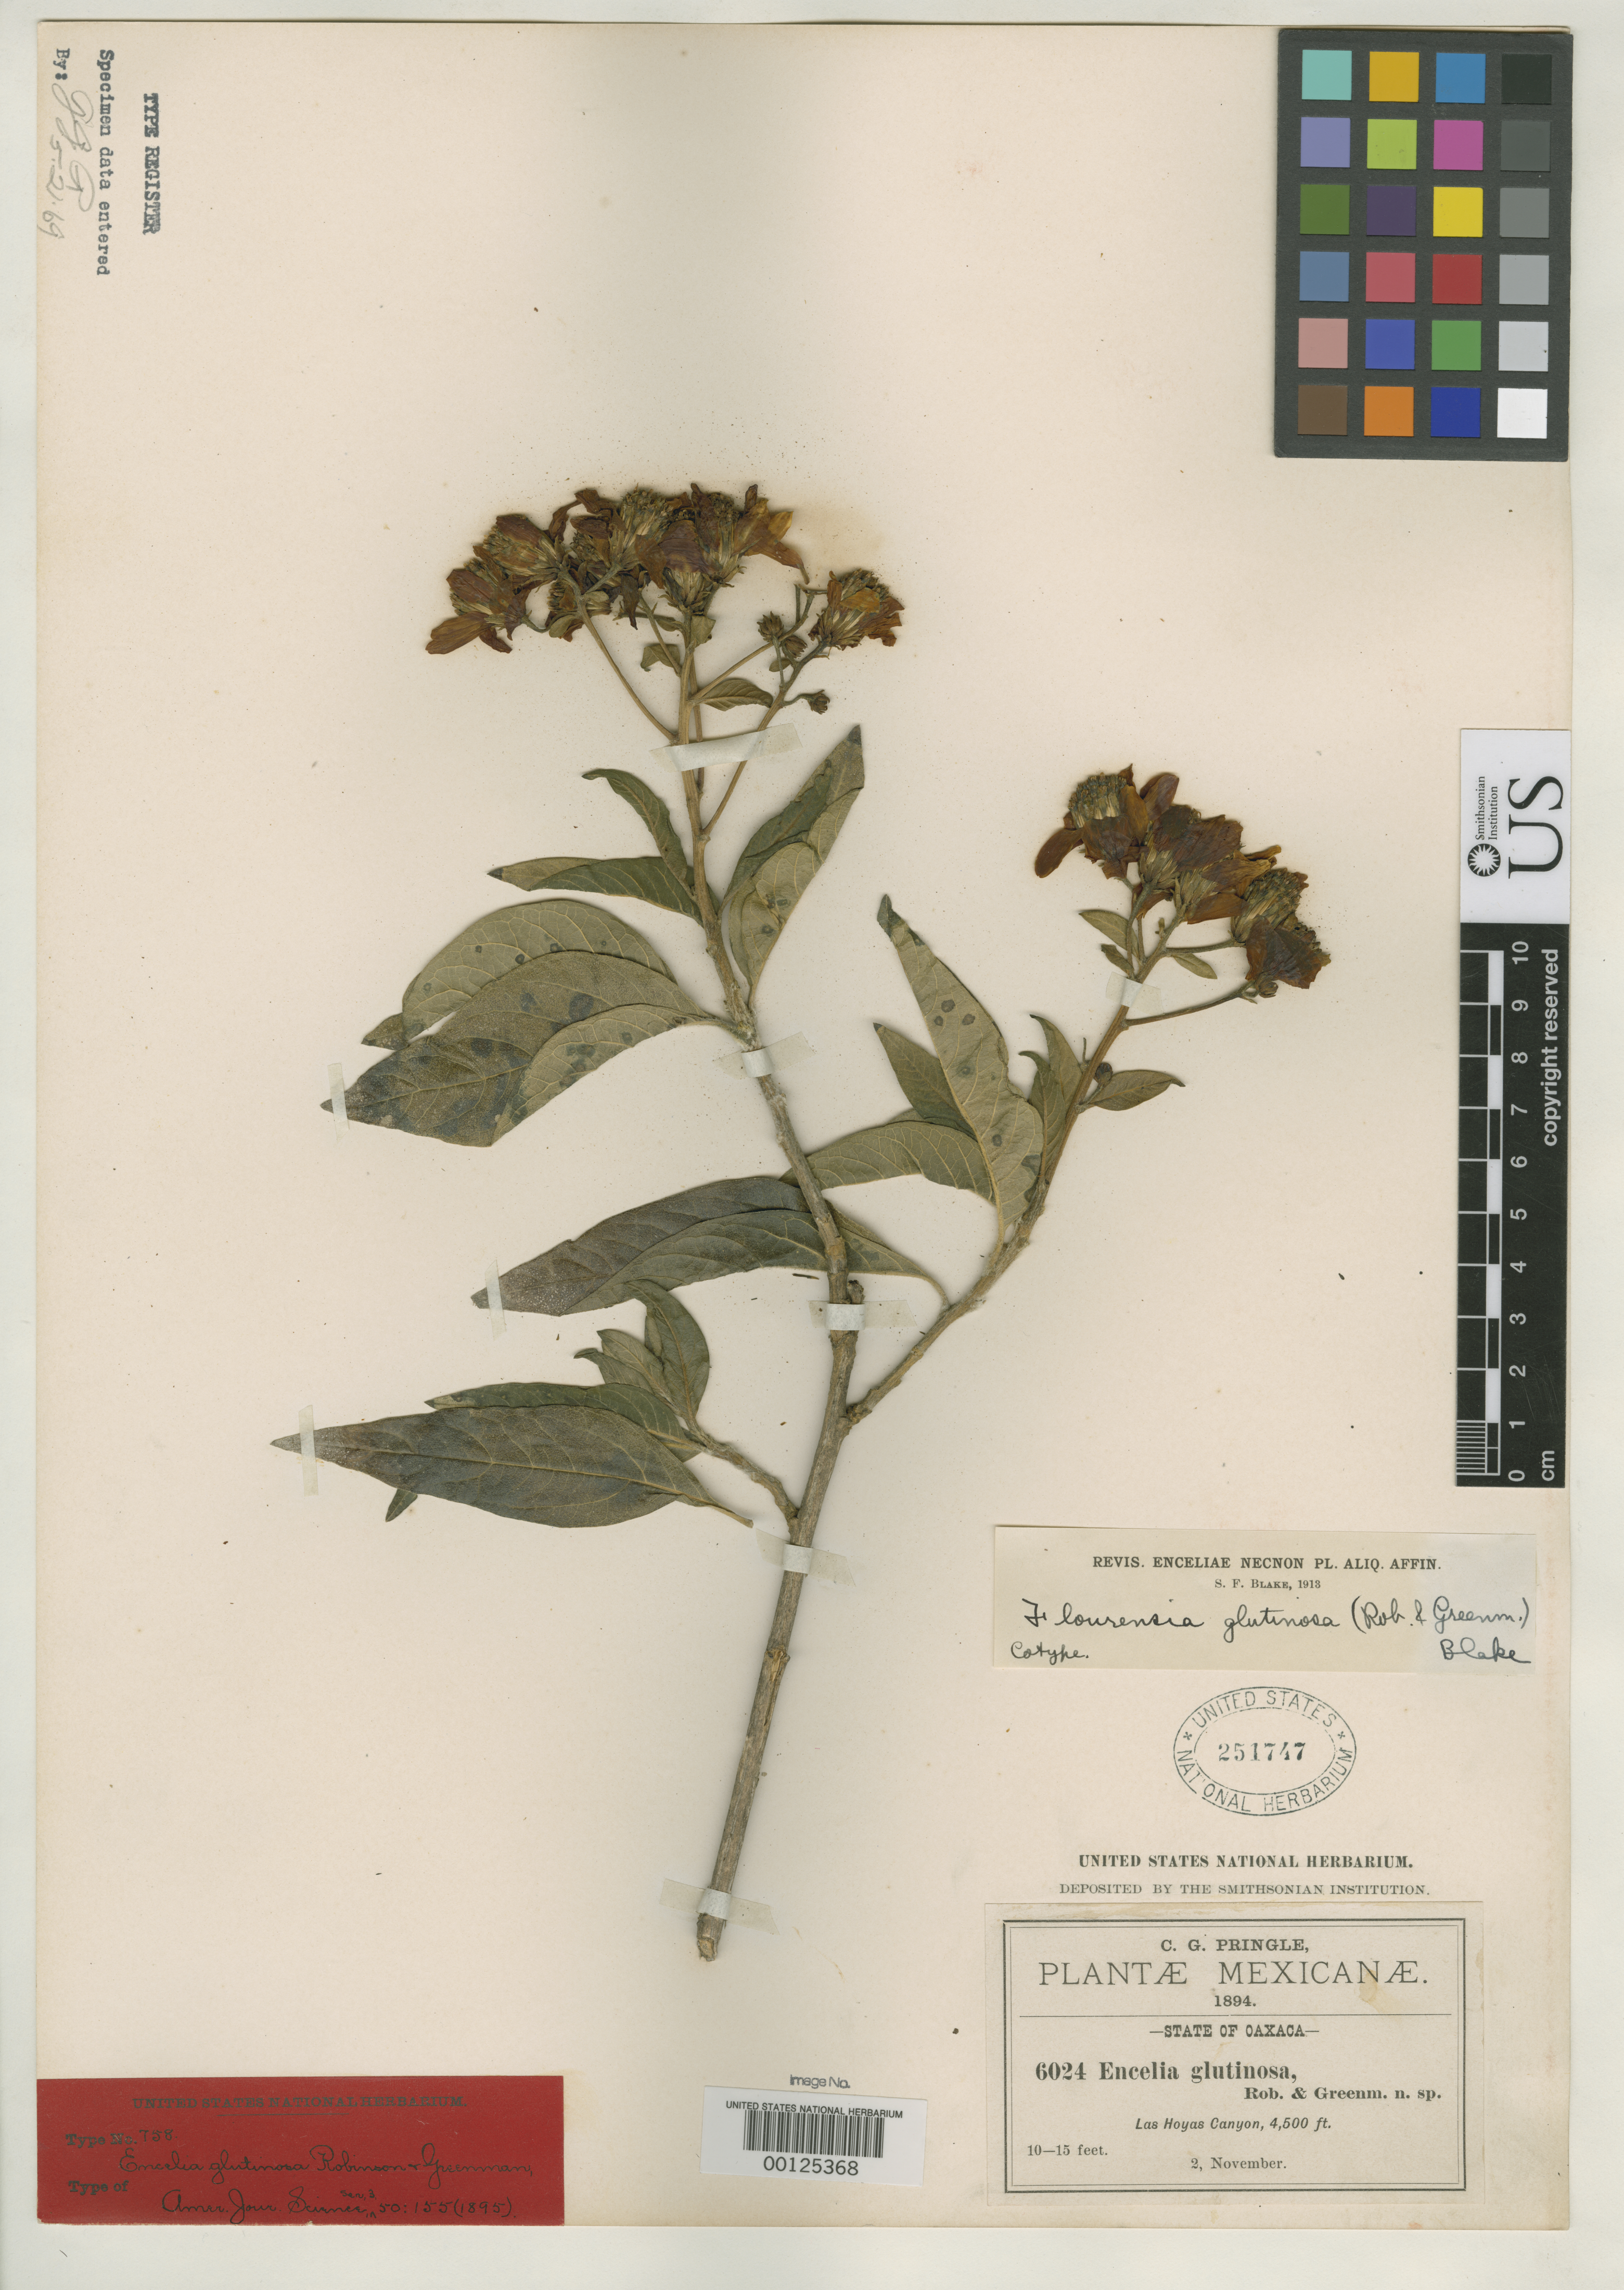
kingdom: Plantae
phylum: Tracheophyta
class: Magnoliopsida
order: Asterales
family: Asteraceae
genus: Encelia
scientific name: Encelia glutinosa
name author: B.L. Rob. & Greenm.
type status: Isotype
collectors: C. G. Pringle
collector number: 6024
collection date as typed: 02 Nov 1894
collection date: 1894-11-02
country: Mexico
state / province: Oaxaca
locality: La Hoya Canyon.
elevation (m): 1219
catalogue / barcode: US 251747